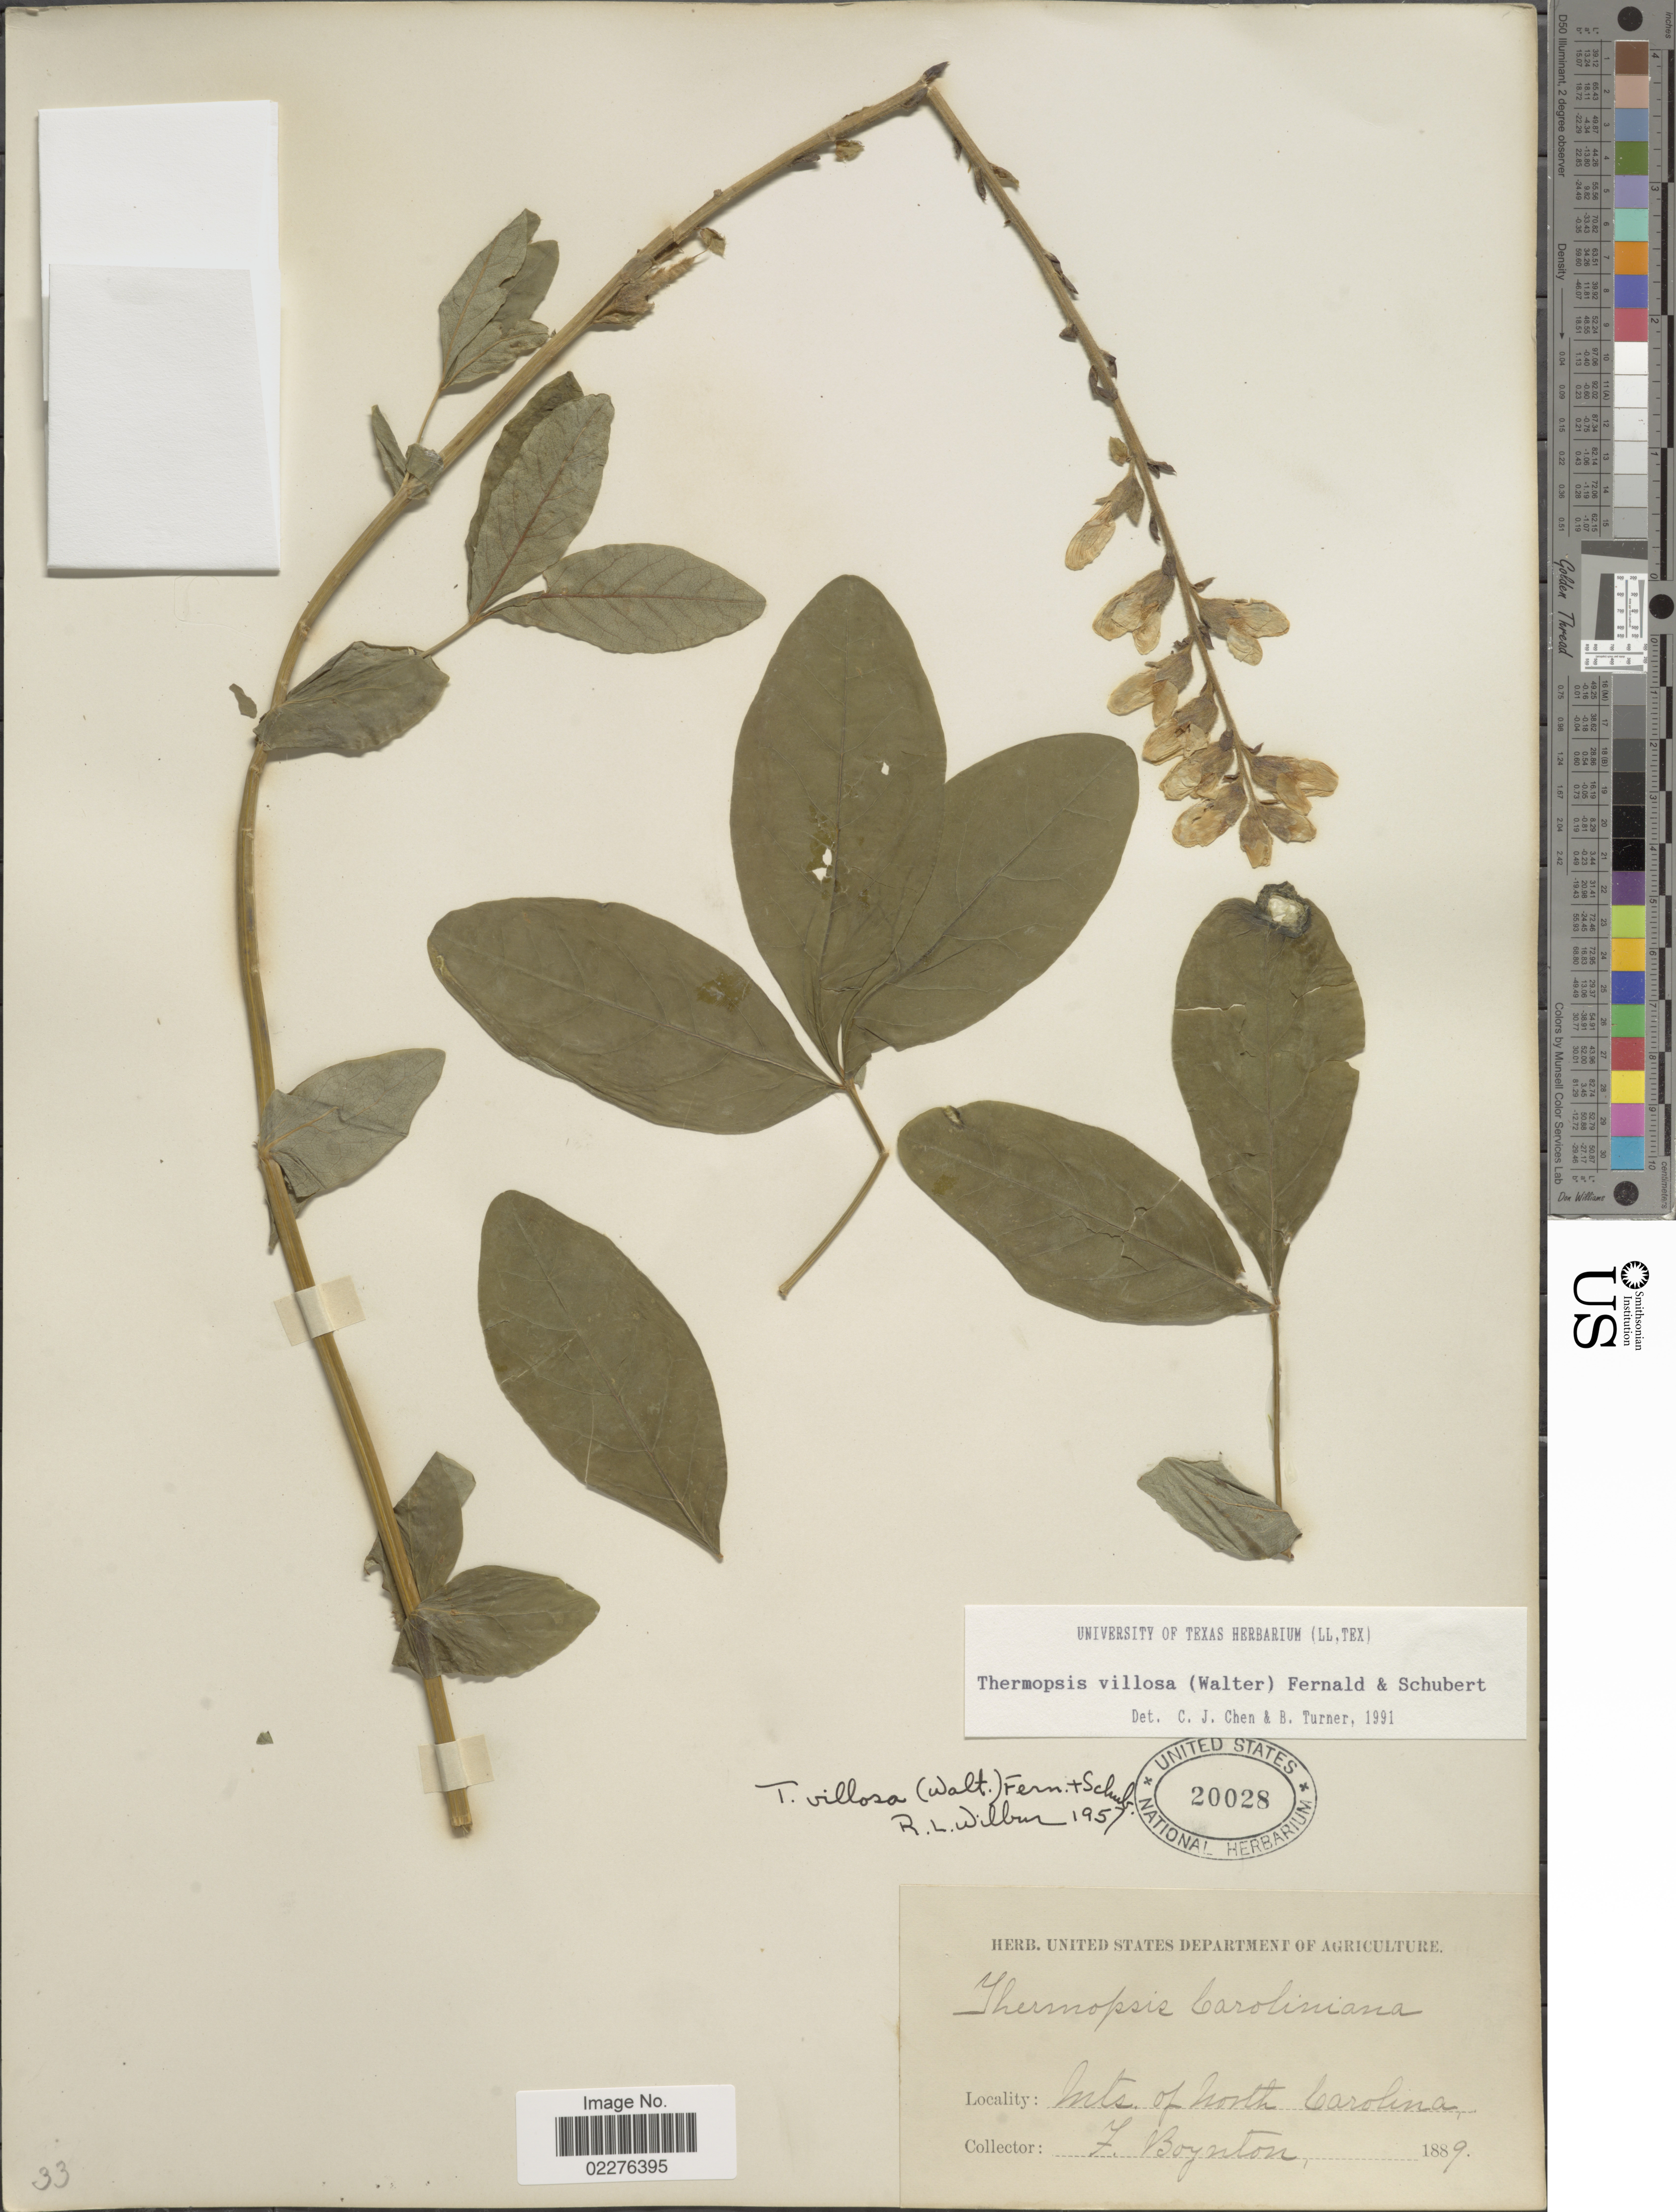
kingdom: Plantae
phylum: Tracheophyta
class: Magnoliopsida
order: Fabales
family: Fabaceae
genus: Thermopsis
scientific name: Thermopsis villosa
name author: (Walter) Fernald & B.G. Schub.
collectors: F. Boynton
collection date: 1889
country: United States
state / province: North Carolina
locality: Mts of North Carolina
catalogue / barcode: US 20028